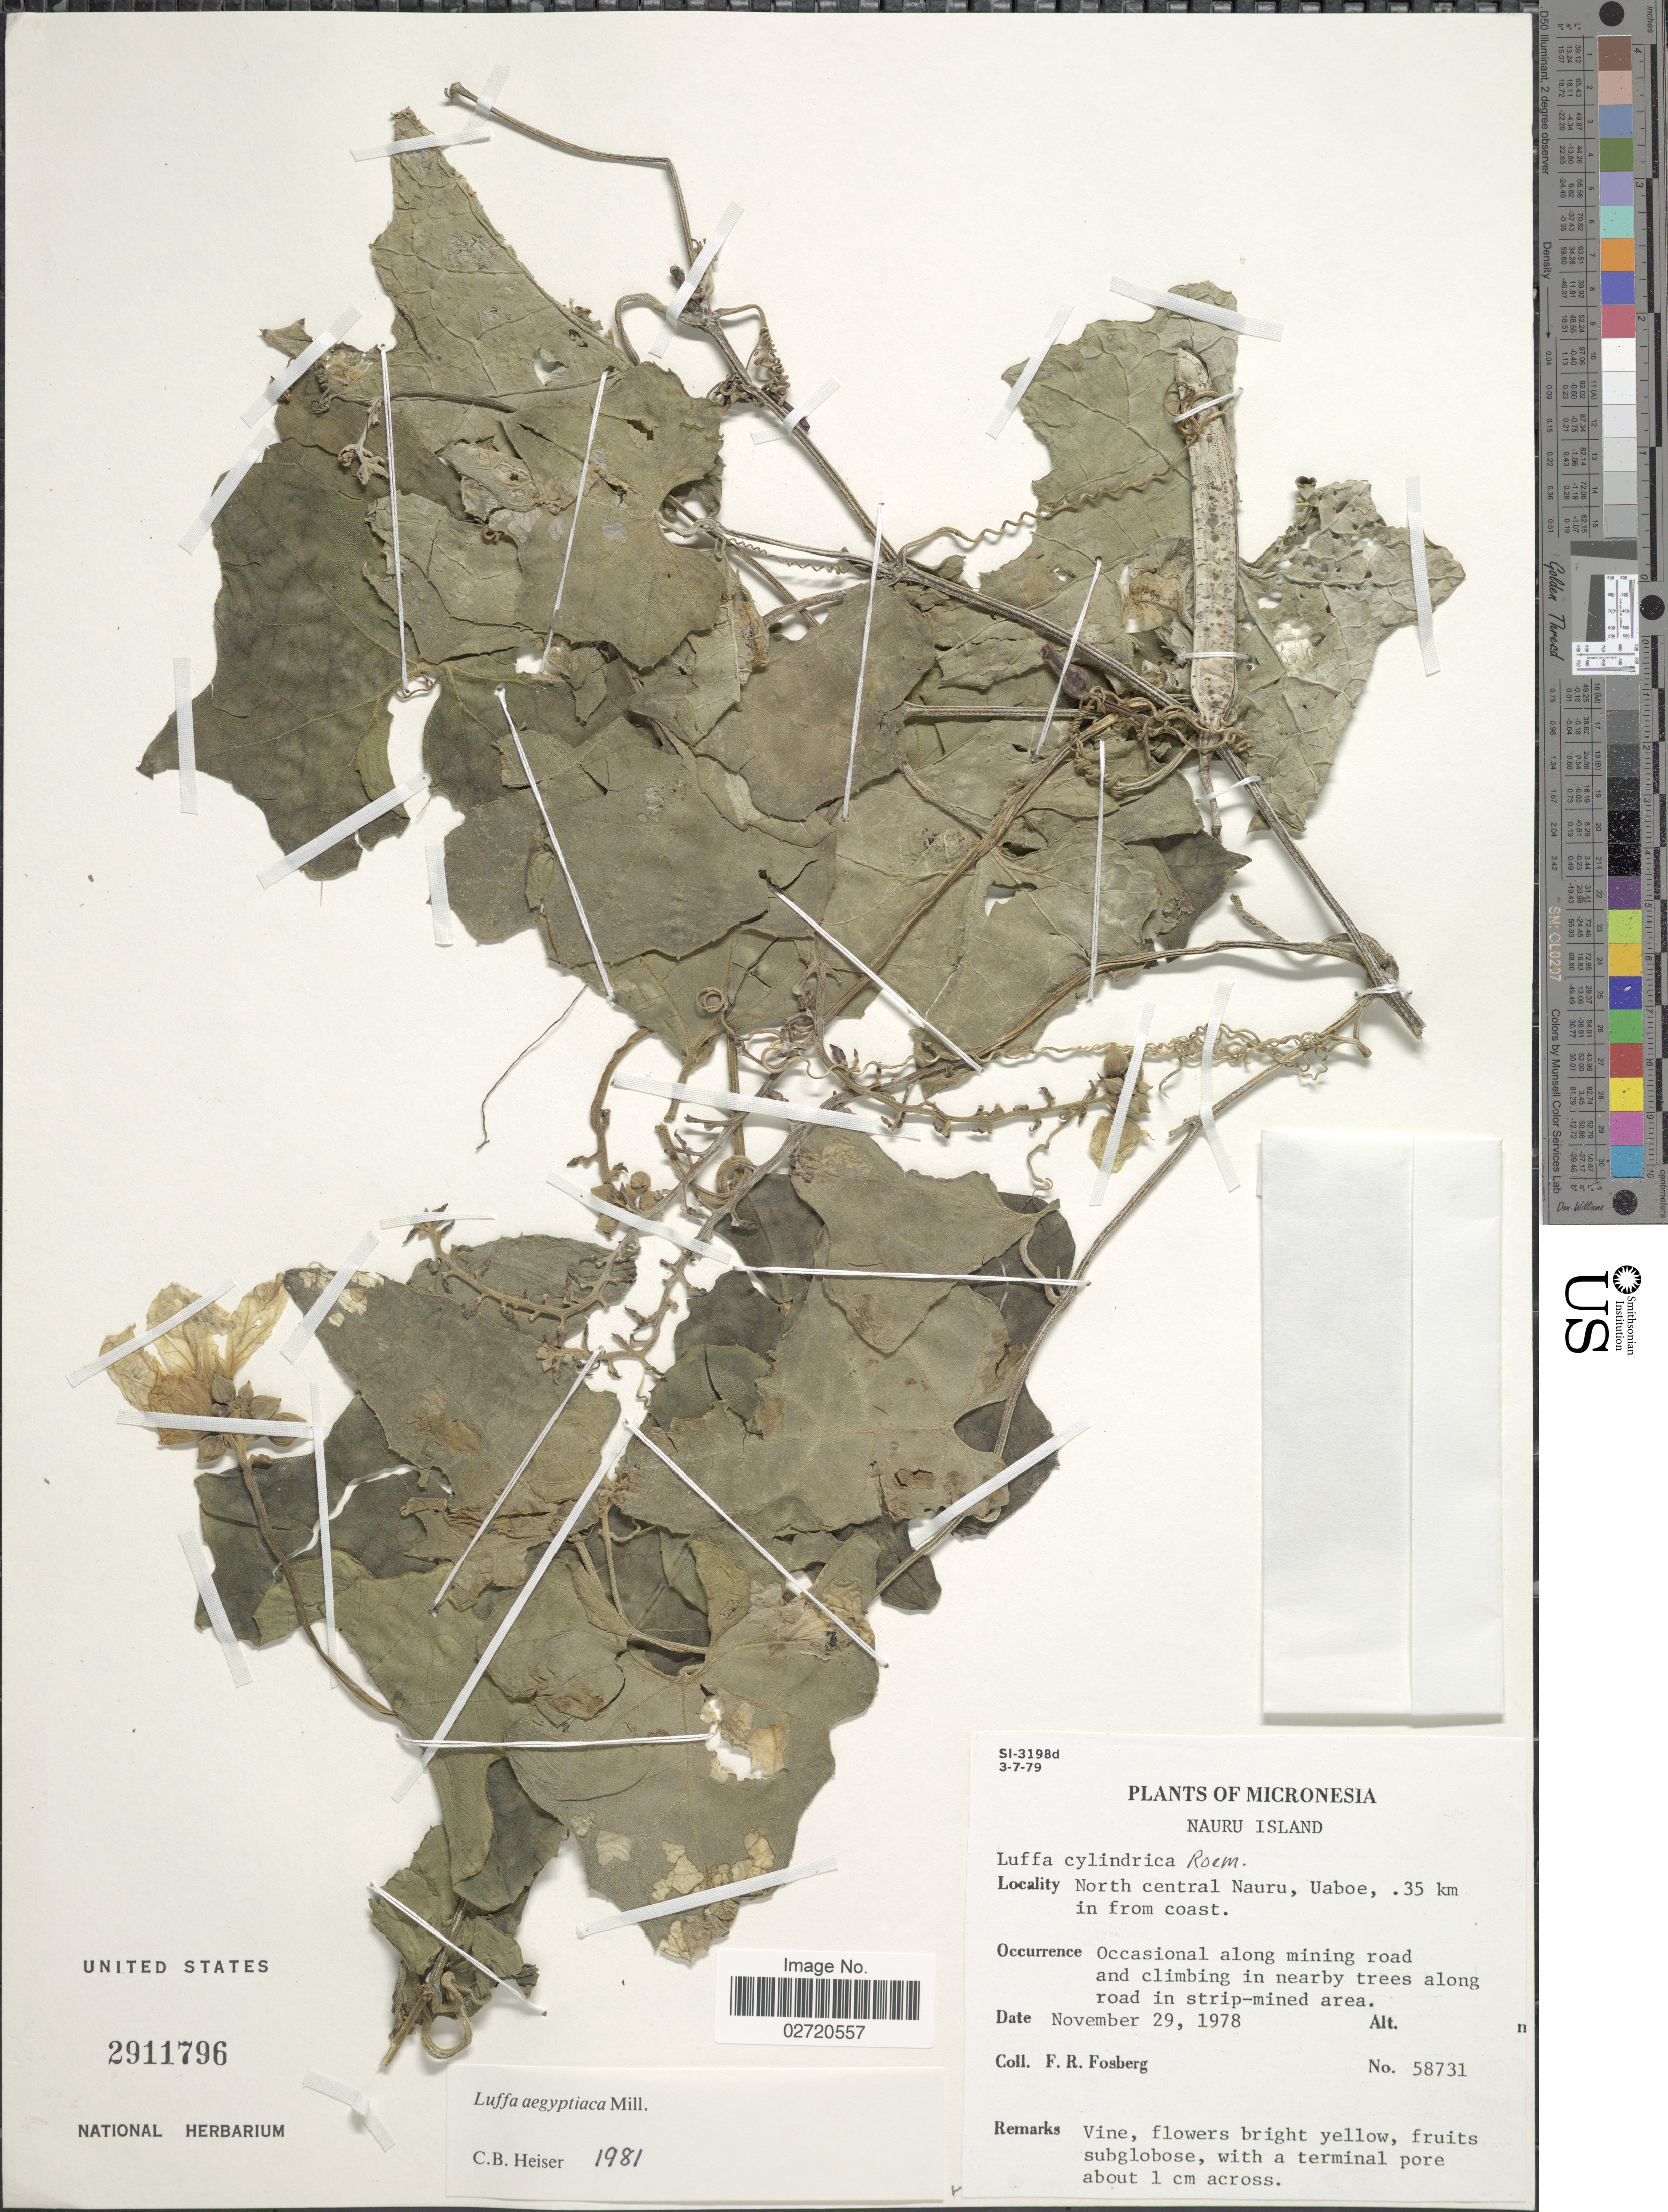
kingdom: Plantae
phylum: Tracheophyta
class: Magnoliopsida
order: Cucurbitales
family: Cucurbitaceae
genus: Luffa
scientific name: Luffa aegyptiaca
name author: Mill.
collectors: F. R. Fosberg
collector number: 58731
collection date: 1978-11-29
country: Nauru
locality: Micronesia. Nauru Island. North central Nauru, Uaboe, .35 km in from coast.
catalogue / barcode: US 2911796